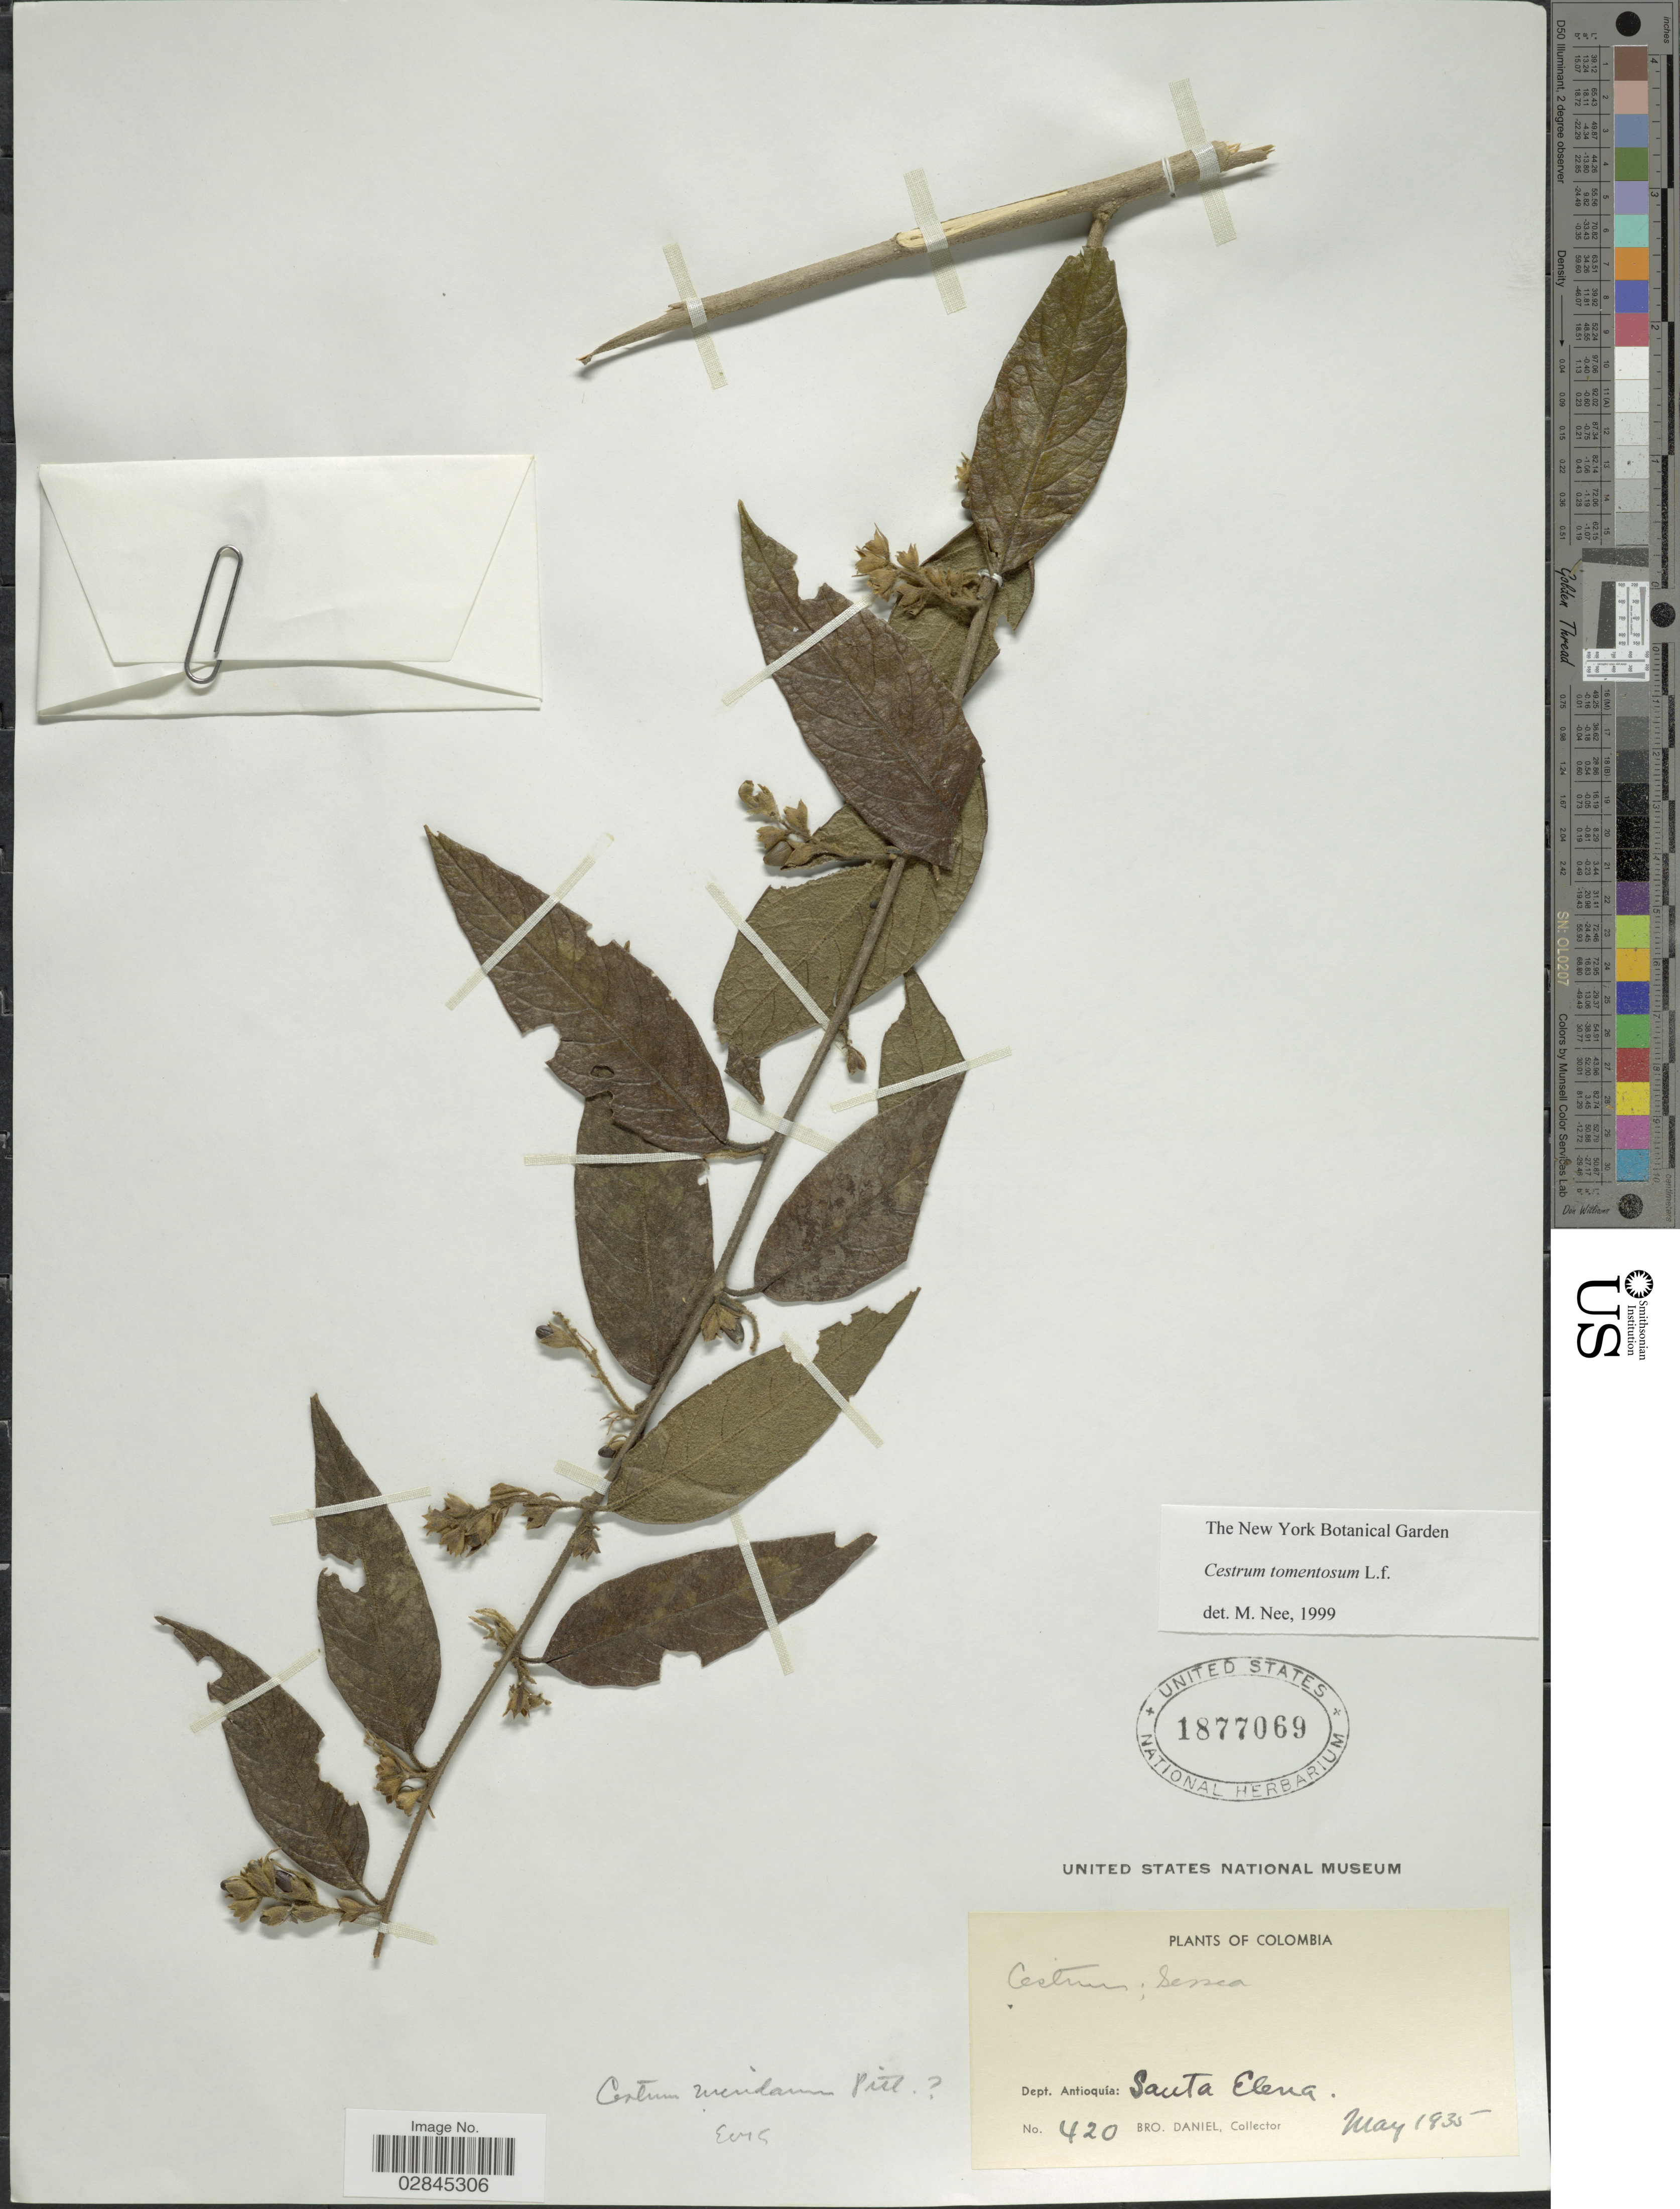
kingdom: Plantae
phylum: Tracheophyta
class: Magnoliopsida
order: Solanales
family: Solanaceae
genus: Cestrum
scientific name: Cestrum tomentosum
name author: L. f.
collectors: Bro. Daniel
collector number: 420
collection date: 1935-05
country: Colombia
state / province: Antioquia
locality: Dept. Antioquía: Santa Elena.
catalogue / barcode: US 1877069